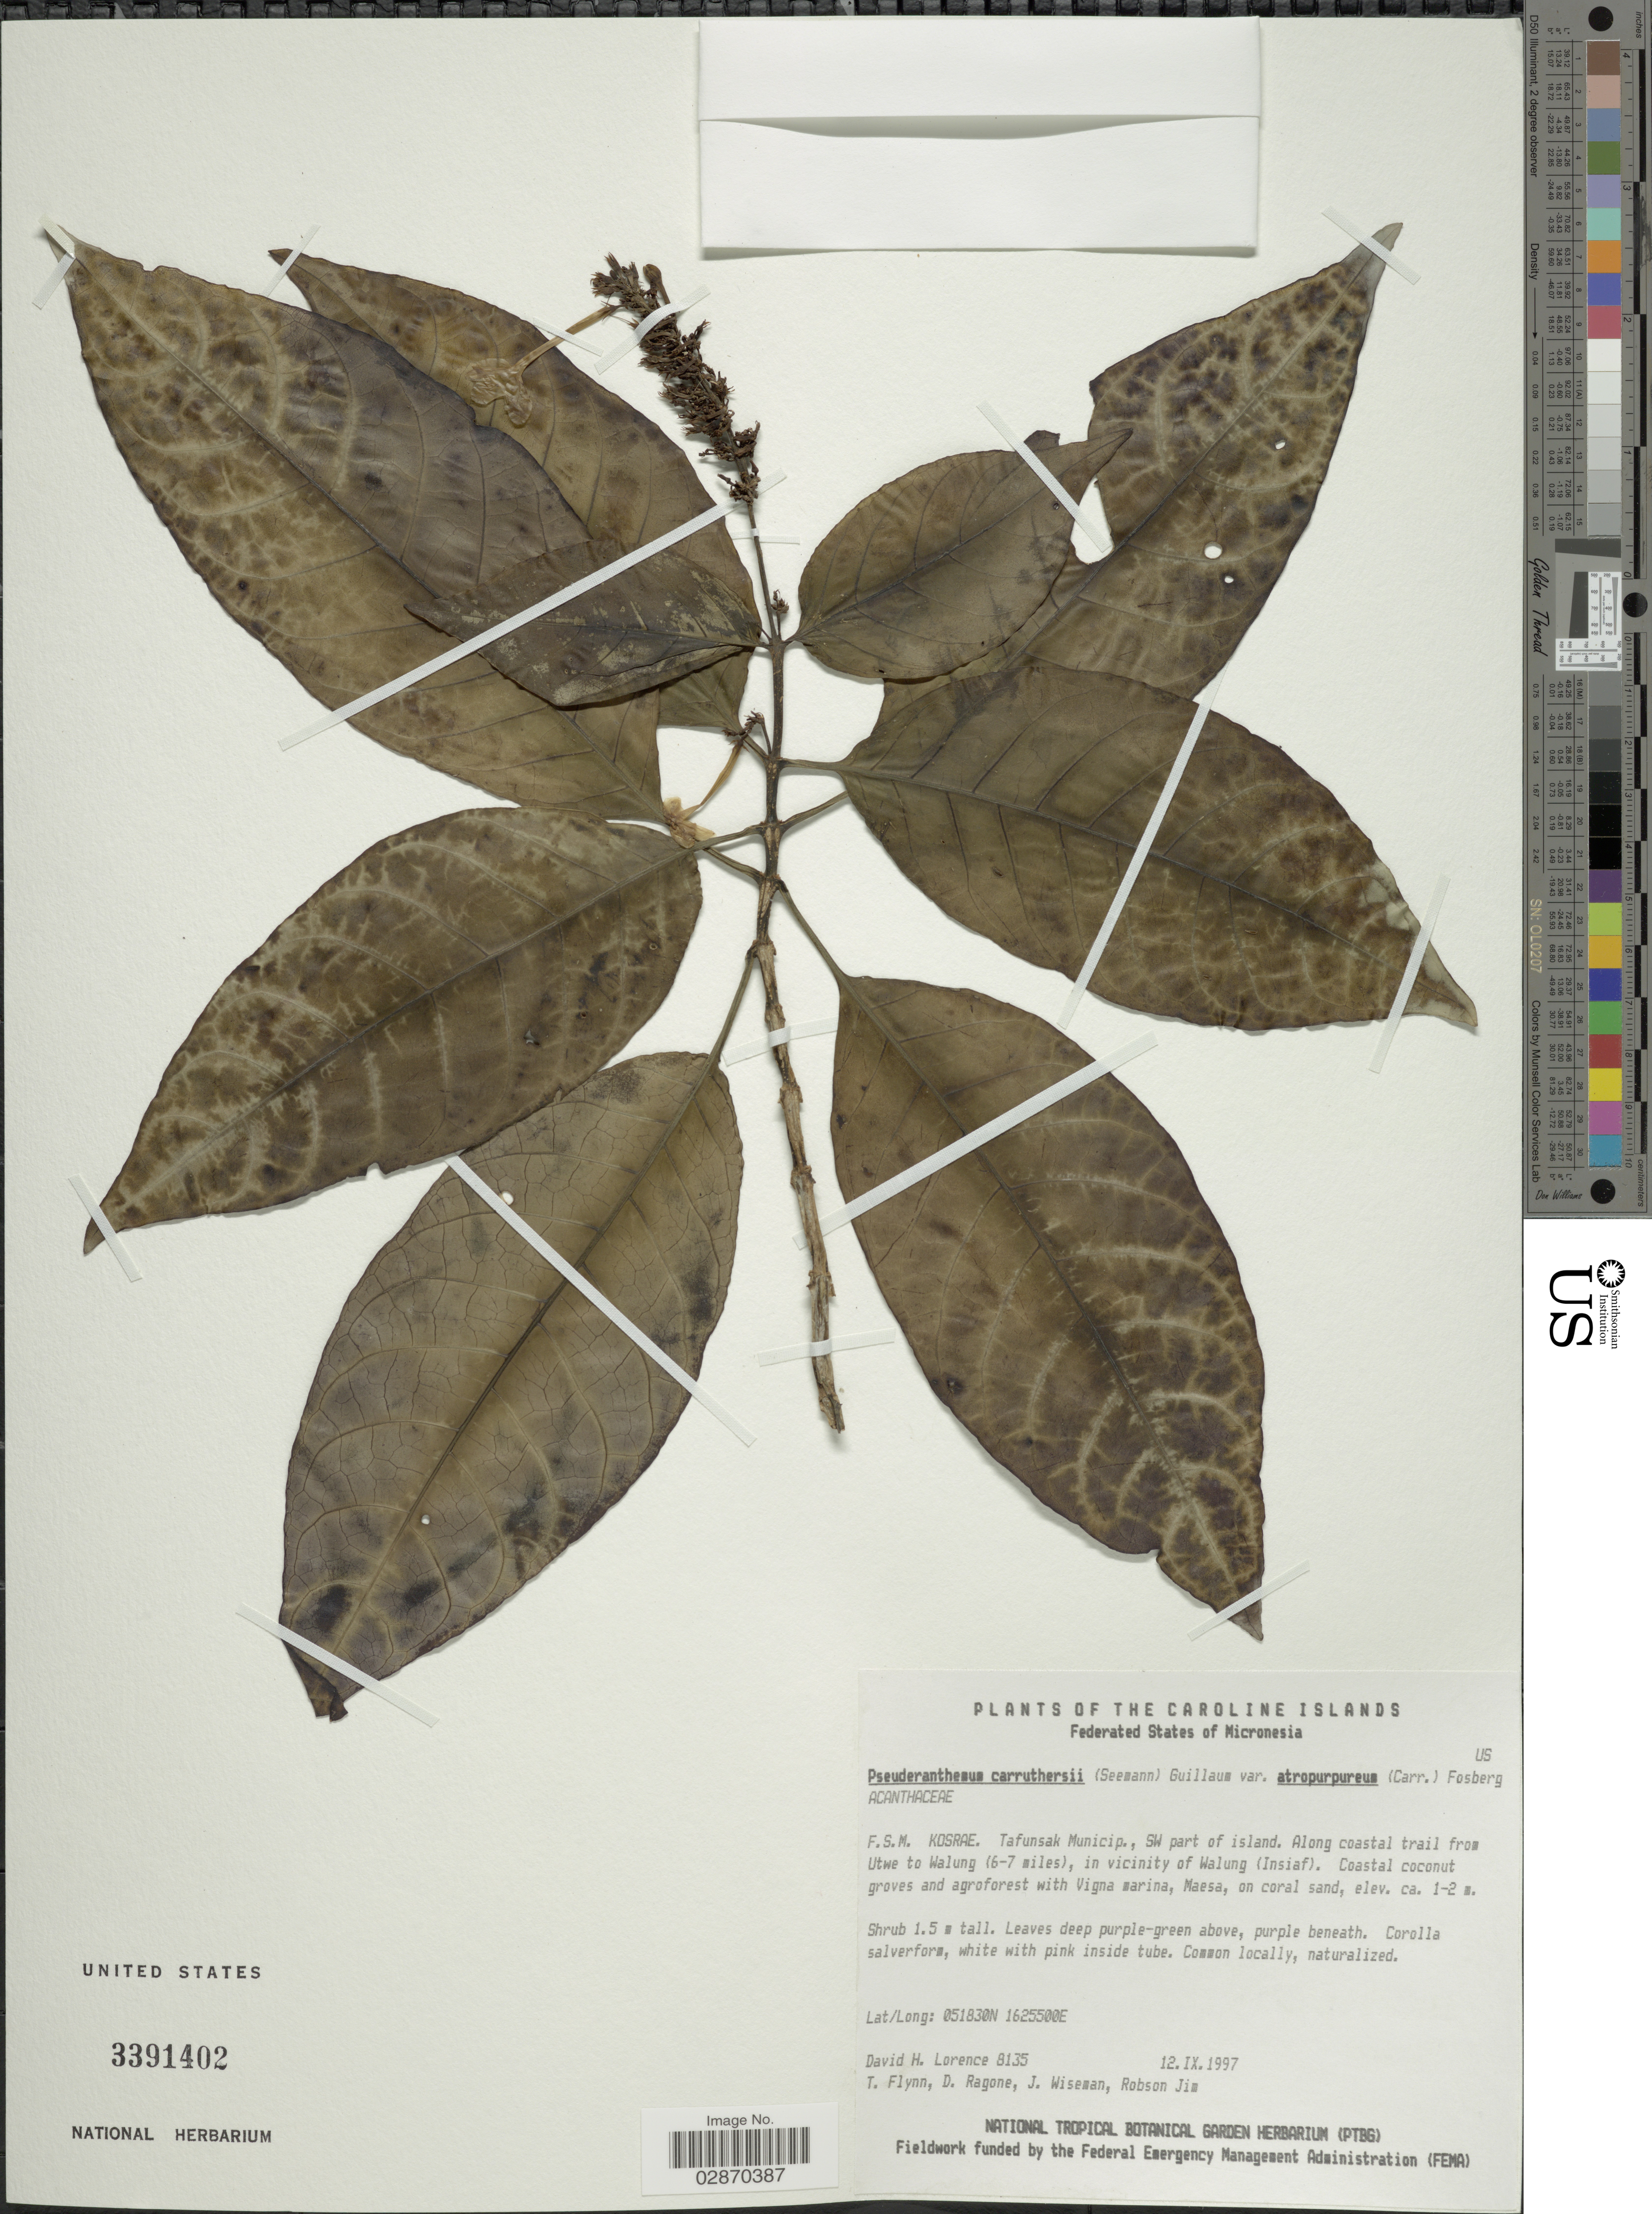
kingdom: Plantae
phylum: Tracheophyta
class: Magnoliopsida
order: Lamiales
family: Acanthaceae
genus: Pseuderanthemum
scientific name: Pseuderanthemum carruthersii var. atropurpureum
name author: (W. Bull) Fosberg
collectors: D. Lorence, T. Flynn, D. Ragone, J. Wiseman & R. Jim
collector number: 8135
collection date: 1997-09-12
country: Micronesia, Federated States of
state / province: Kosrae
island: Kosrae [Kusaie]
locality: Tafunsak, SW part of island. Along coastal trail from Utwe to Walung (6-7 miles), in vicinity of Walung (Insiaf).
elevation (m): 1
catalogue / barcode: US 3391402